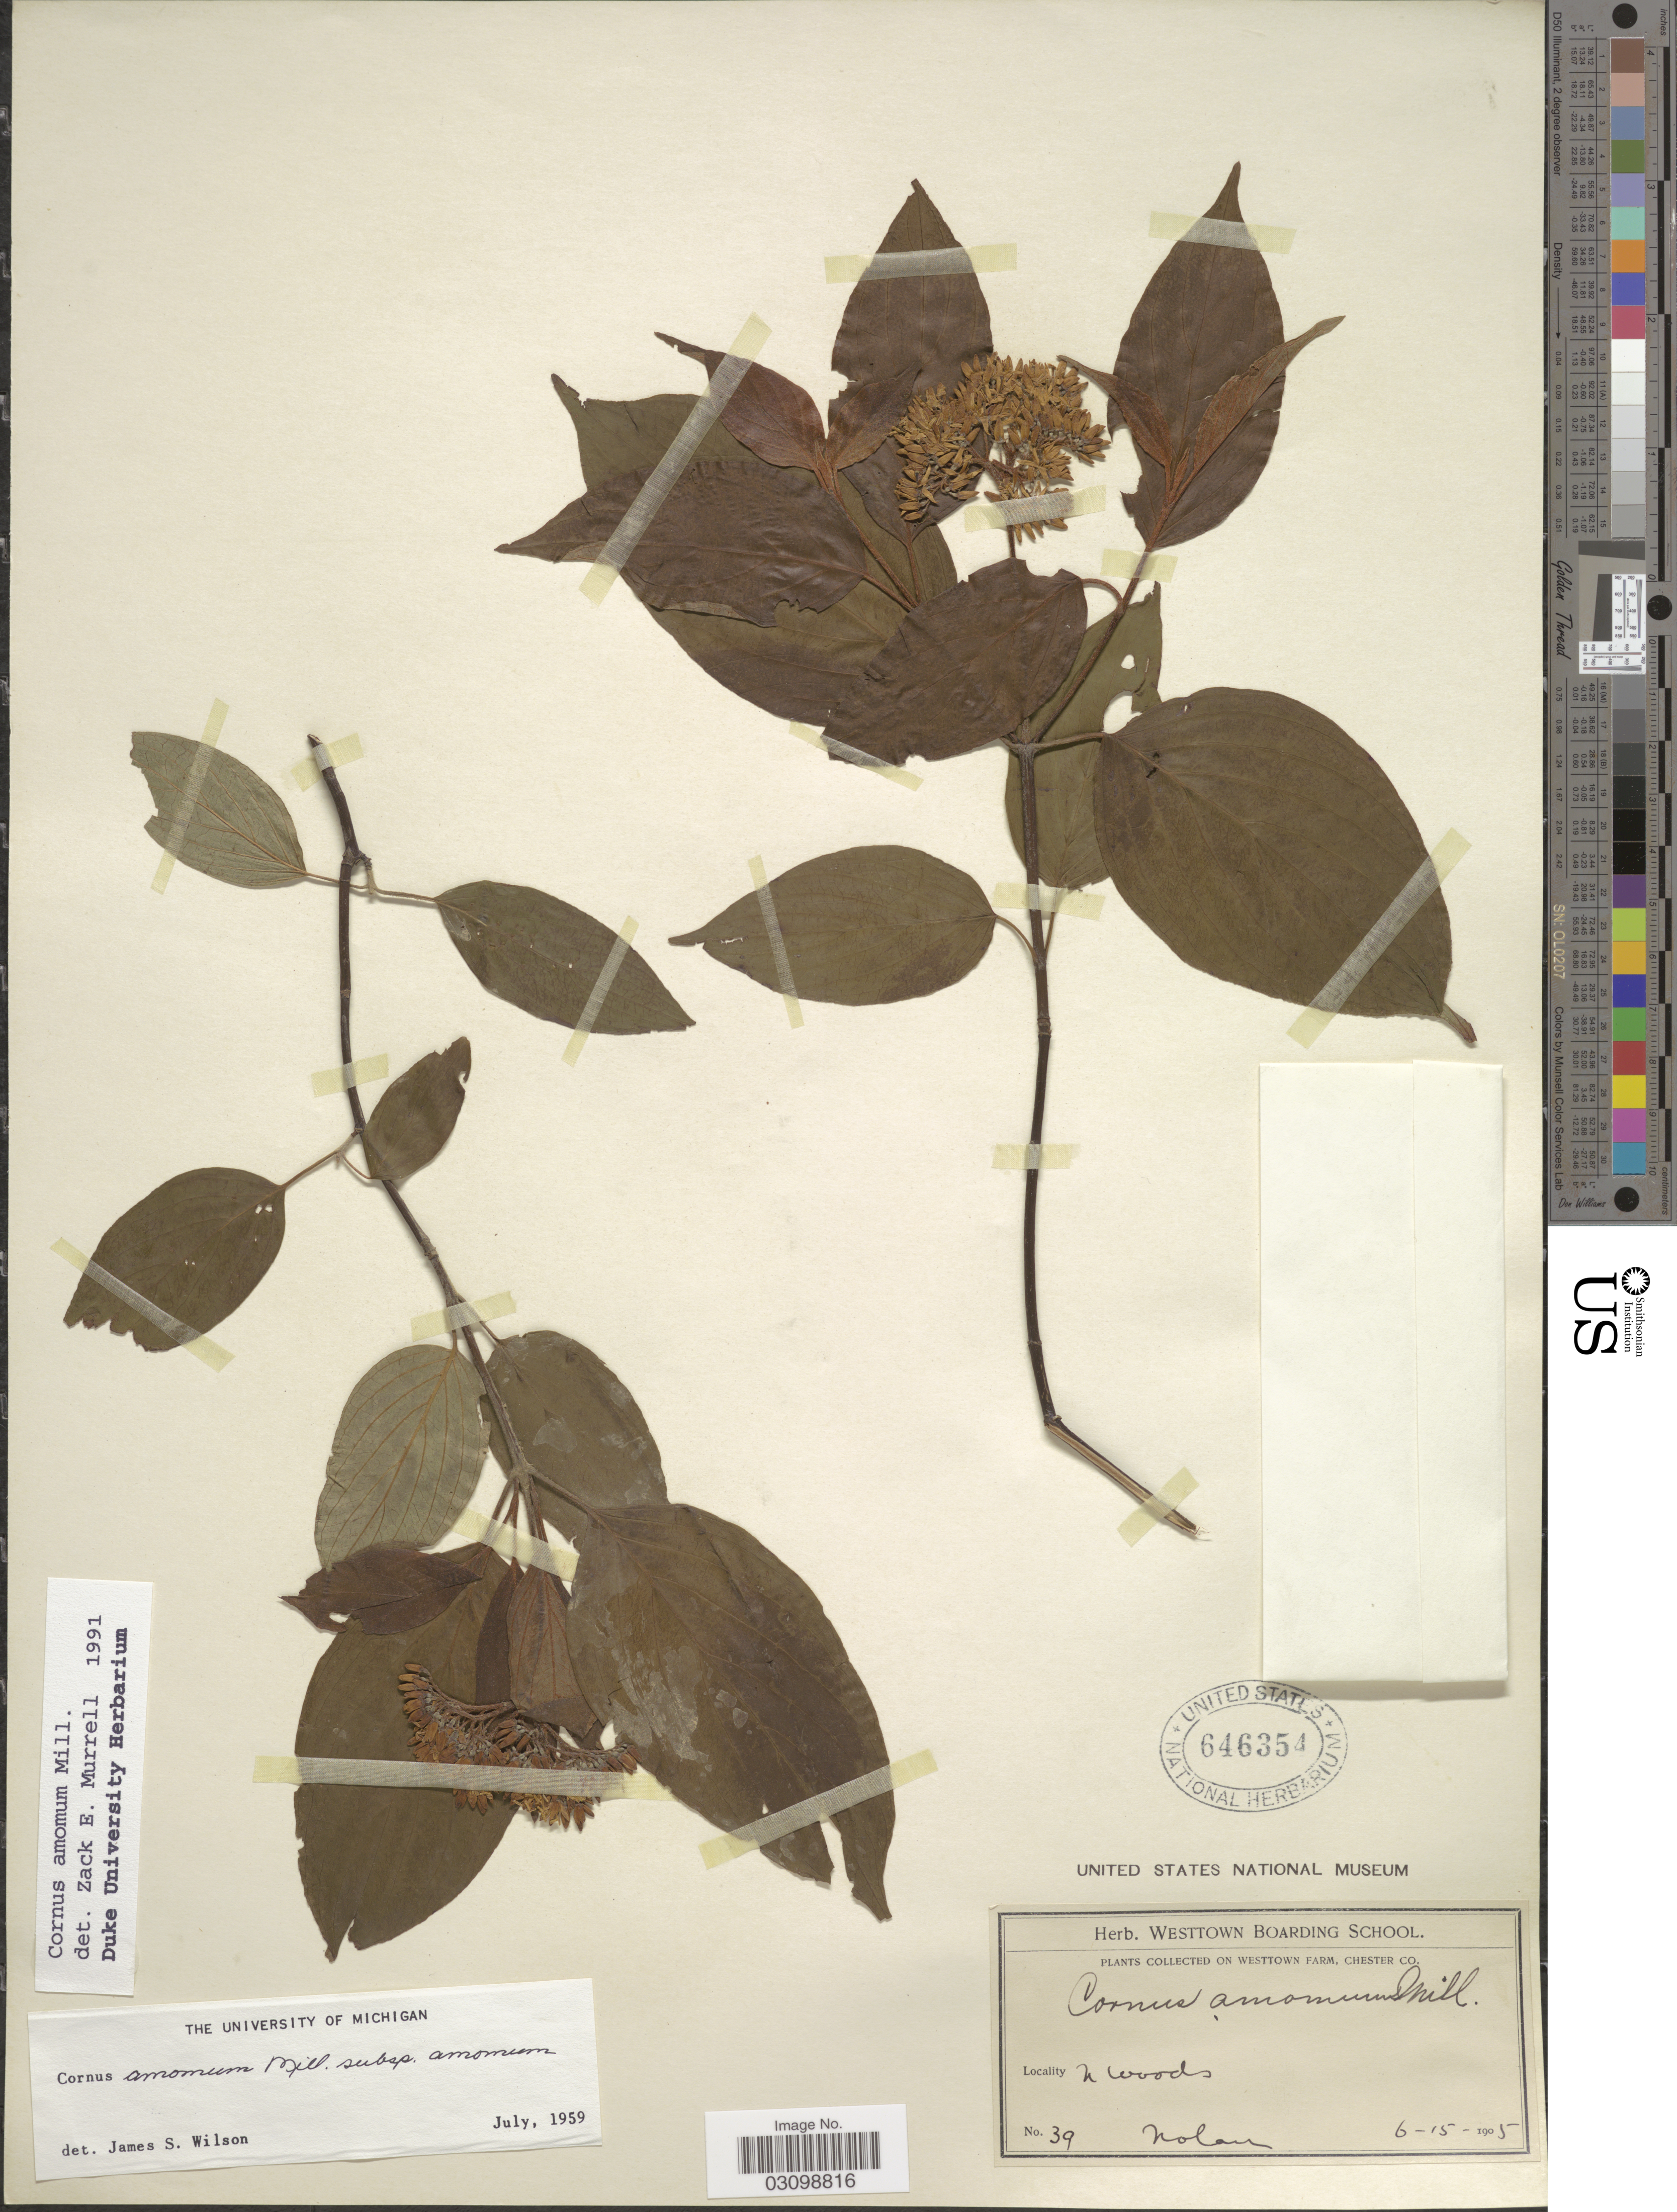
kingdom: Plantae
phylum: Tracheophyta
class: Magnoliopsida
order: Cornales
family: Cornaceae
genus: Cornus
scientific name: Cornus amomum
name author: Mill.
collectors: -. Nolan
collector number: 39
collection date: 1905-06-15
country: United States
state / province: Pennsylvania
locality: On Westtown Farm, Chester Co. N woods.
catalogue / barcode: US 646354